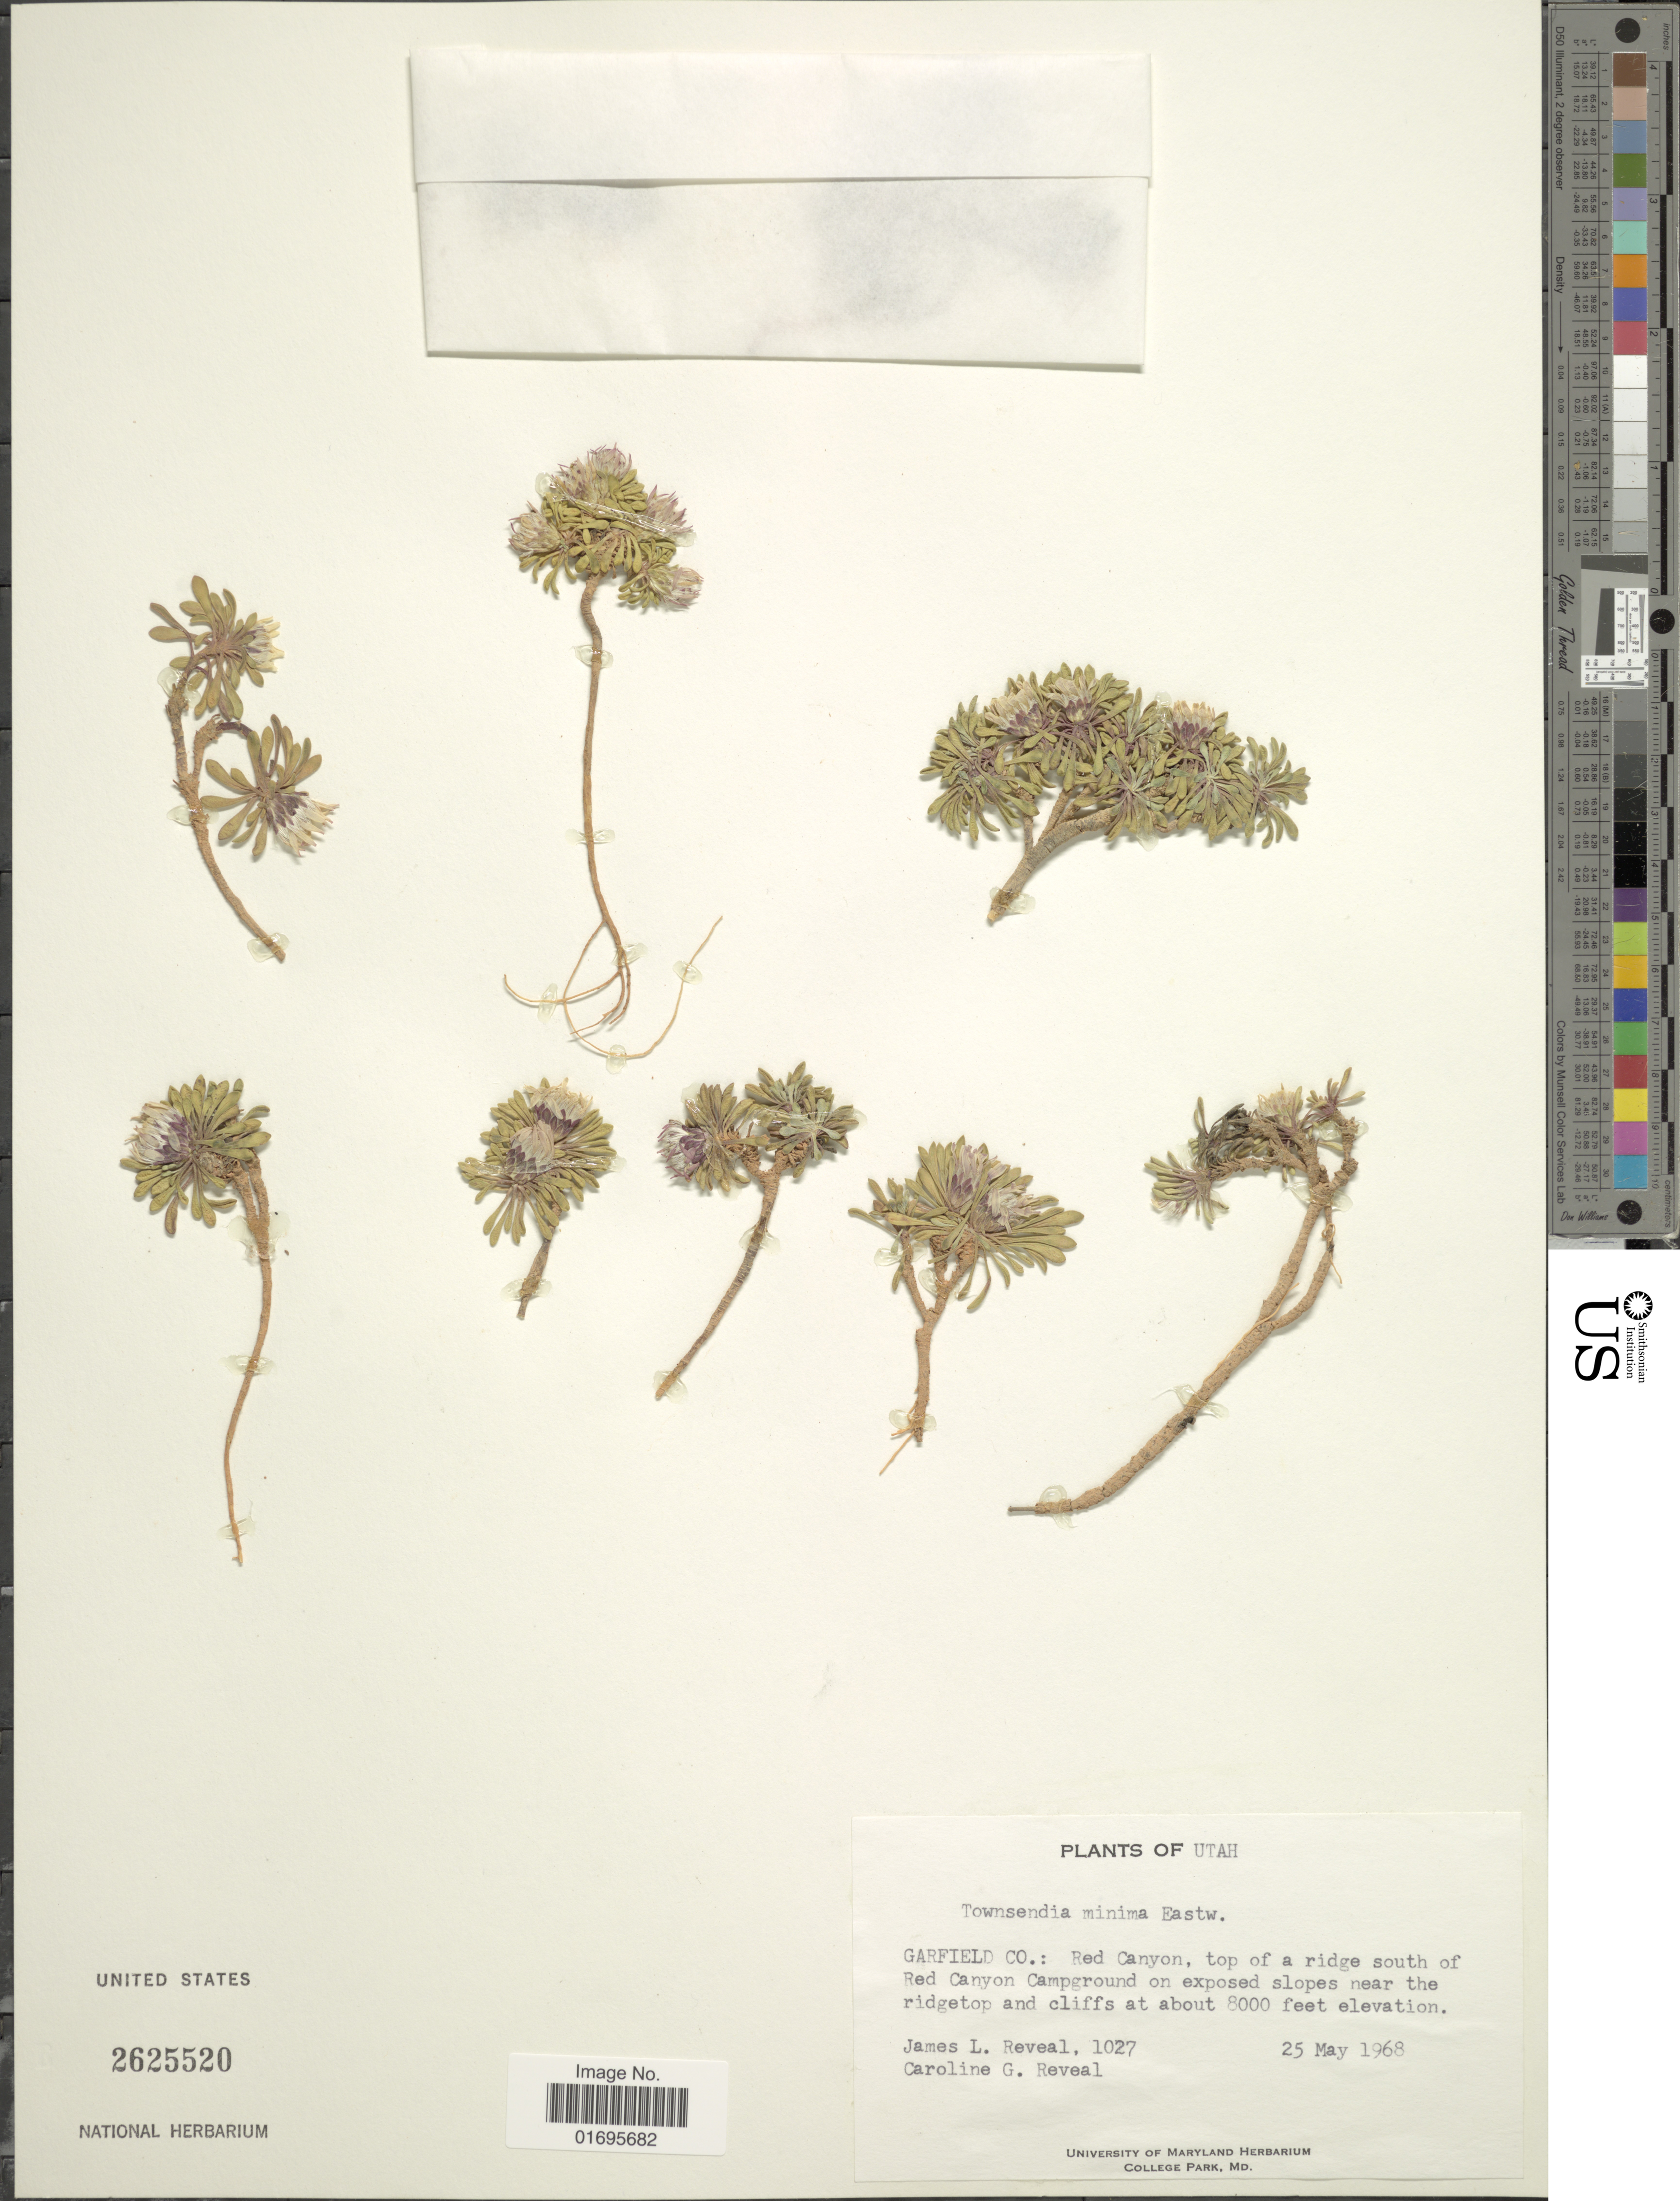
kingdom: Plantae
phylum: Tracheophyta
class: Magnoliopsida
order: Asterales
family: Asteraceae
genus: Townsendia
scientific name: Townsendia minima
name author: Eastw.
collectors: J. L. Reveal & C. G. Reveal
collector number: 1027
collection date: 1986-05-25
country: United States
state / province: Utah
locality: Gartfield Co.: Red Canyon, top of a ridge south of Red Canyon Campground on exposed slopes near the ridgetop and cliffs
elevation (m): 2438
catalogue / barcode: US 2625520